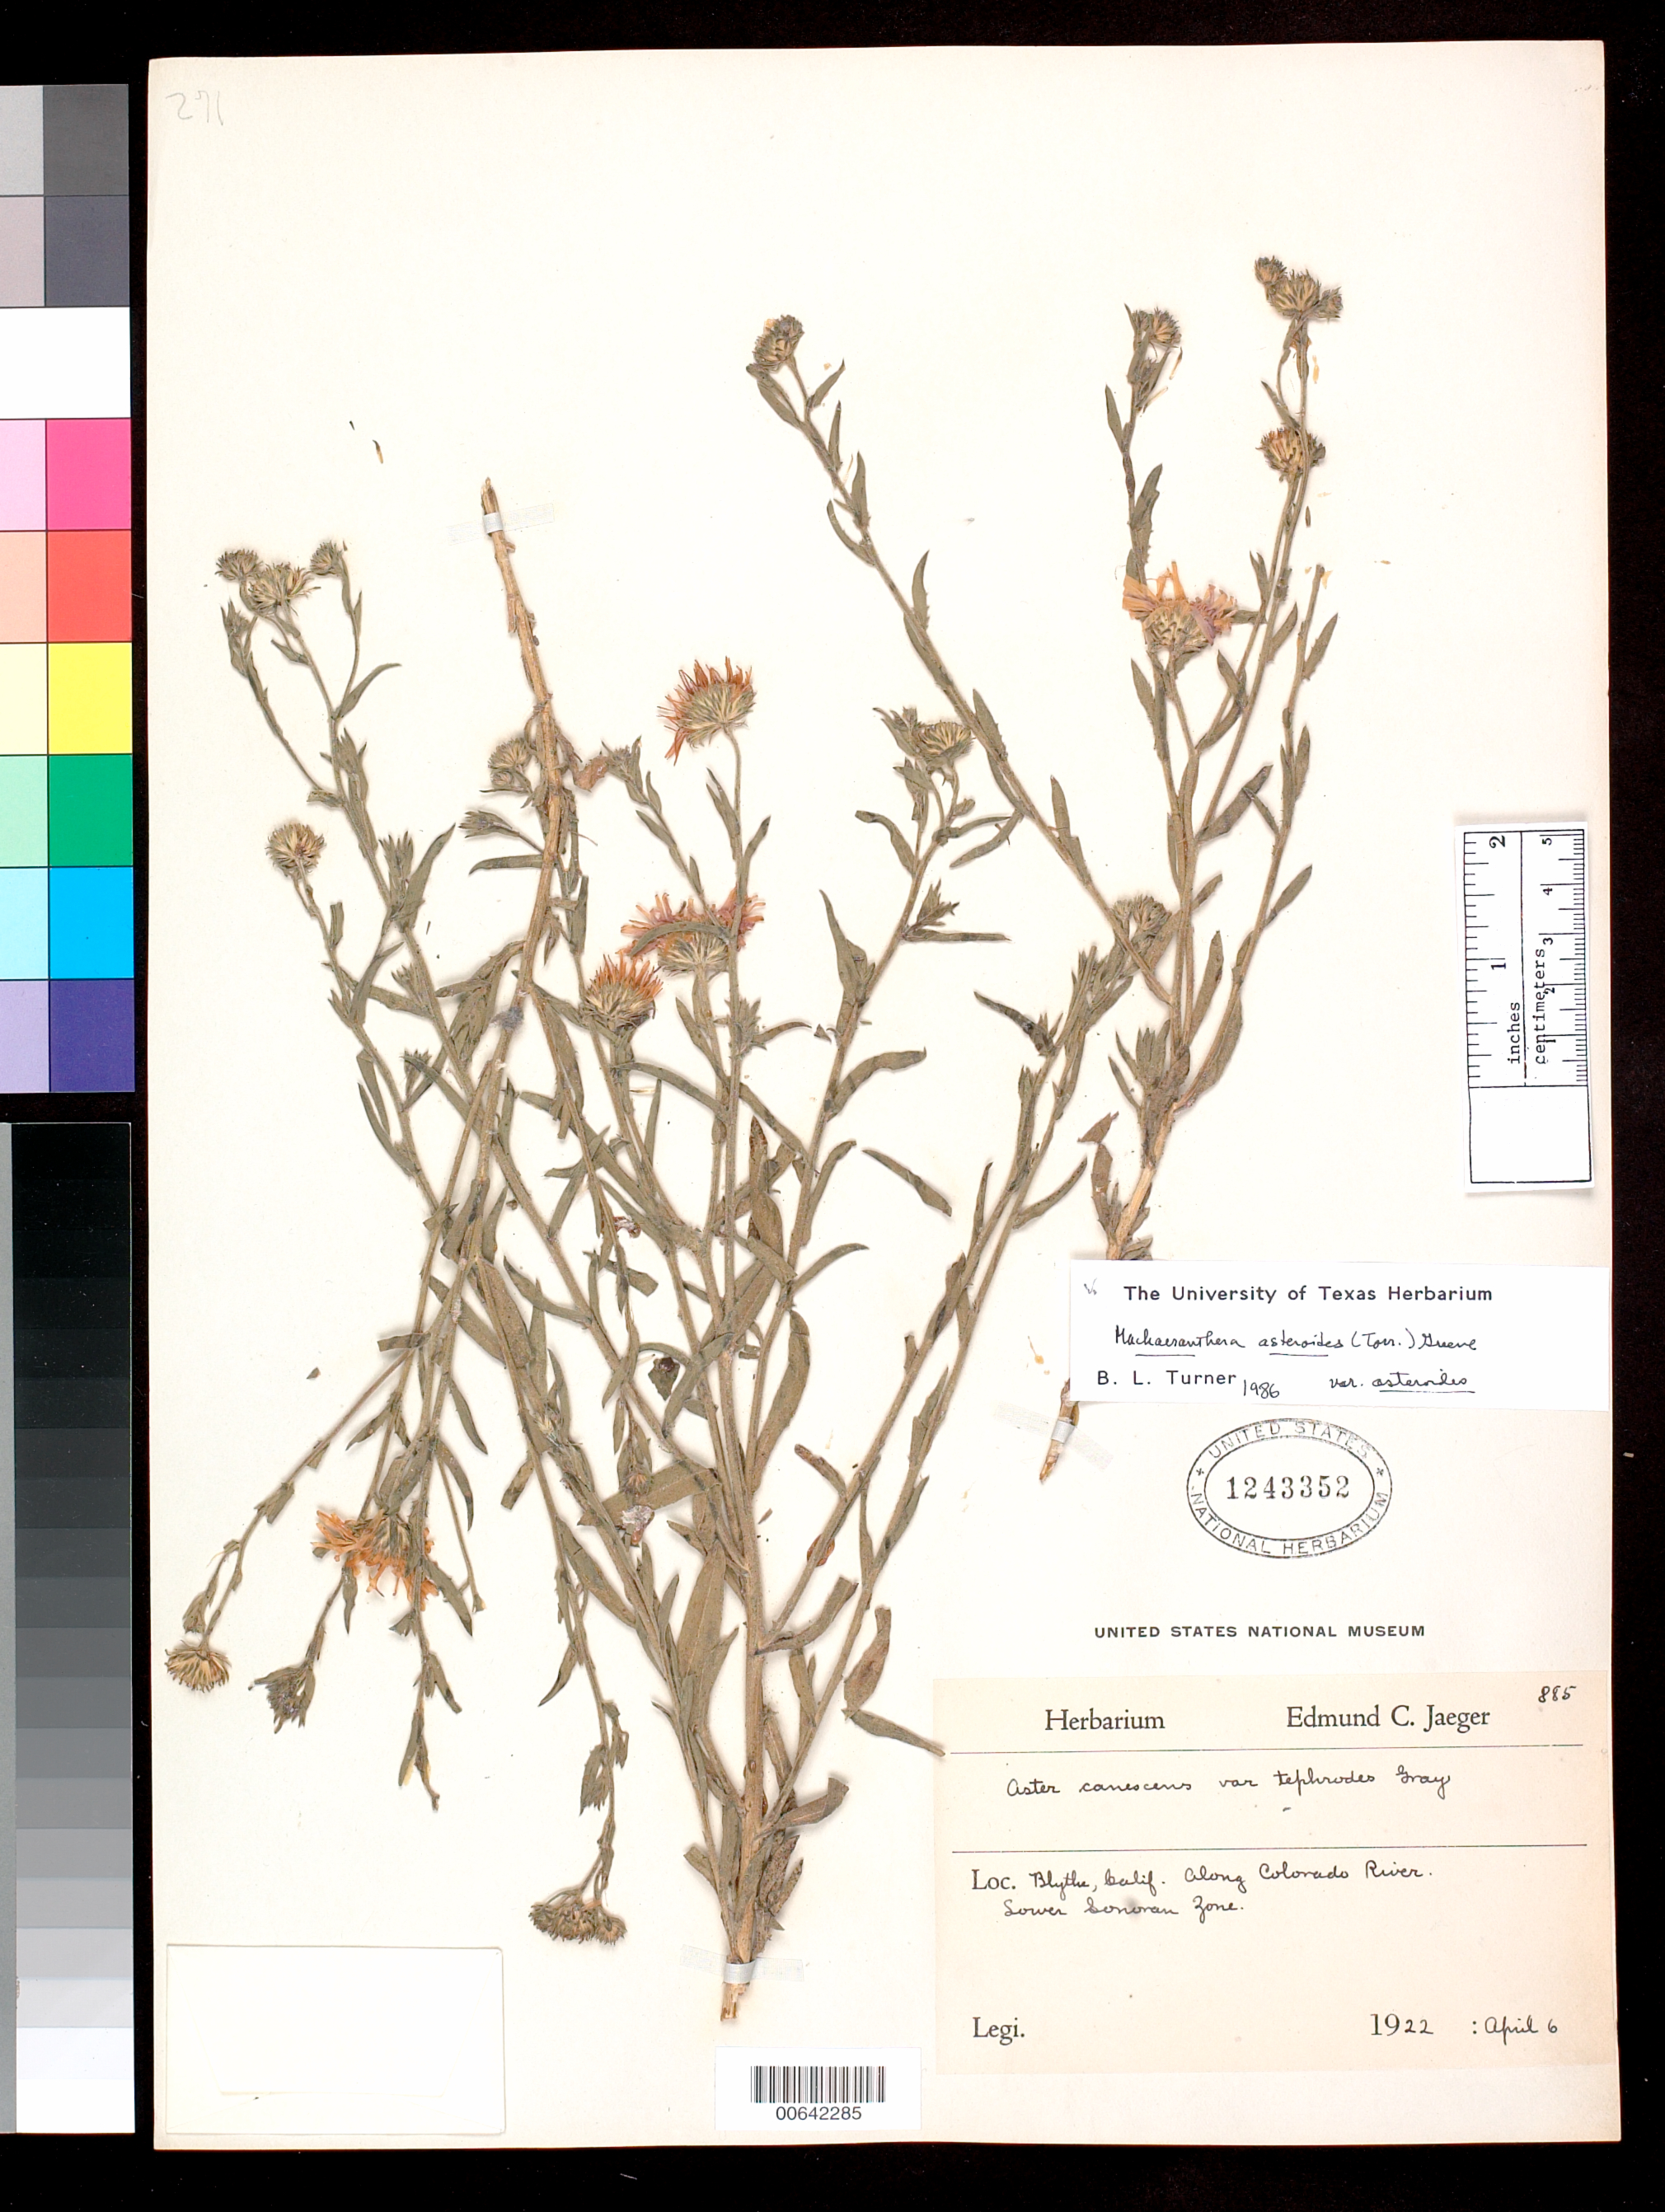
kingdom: Plantae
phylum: Tracheophyta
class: Magnoliopsida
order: Asterales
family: Asteraceae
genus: Machaeranthera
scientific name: Machaeranthera asteroides var. asteroides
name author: (Torr.) Greene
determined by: Turner, B. L.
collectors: E. Jaeger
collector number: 885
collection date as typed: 06 Apr 1922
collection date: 1922-04-06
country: United States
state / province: California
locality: Blythe, along Colorado River, lower Sonoran Zone.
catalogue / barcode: US 1243352